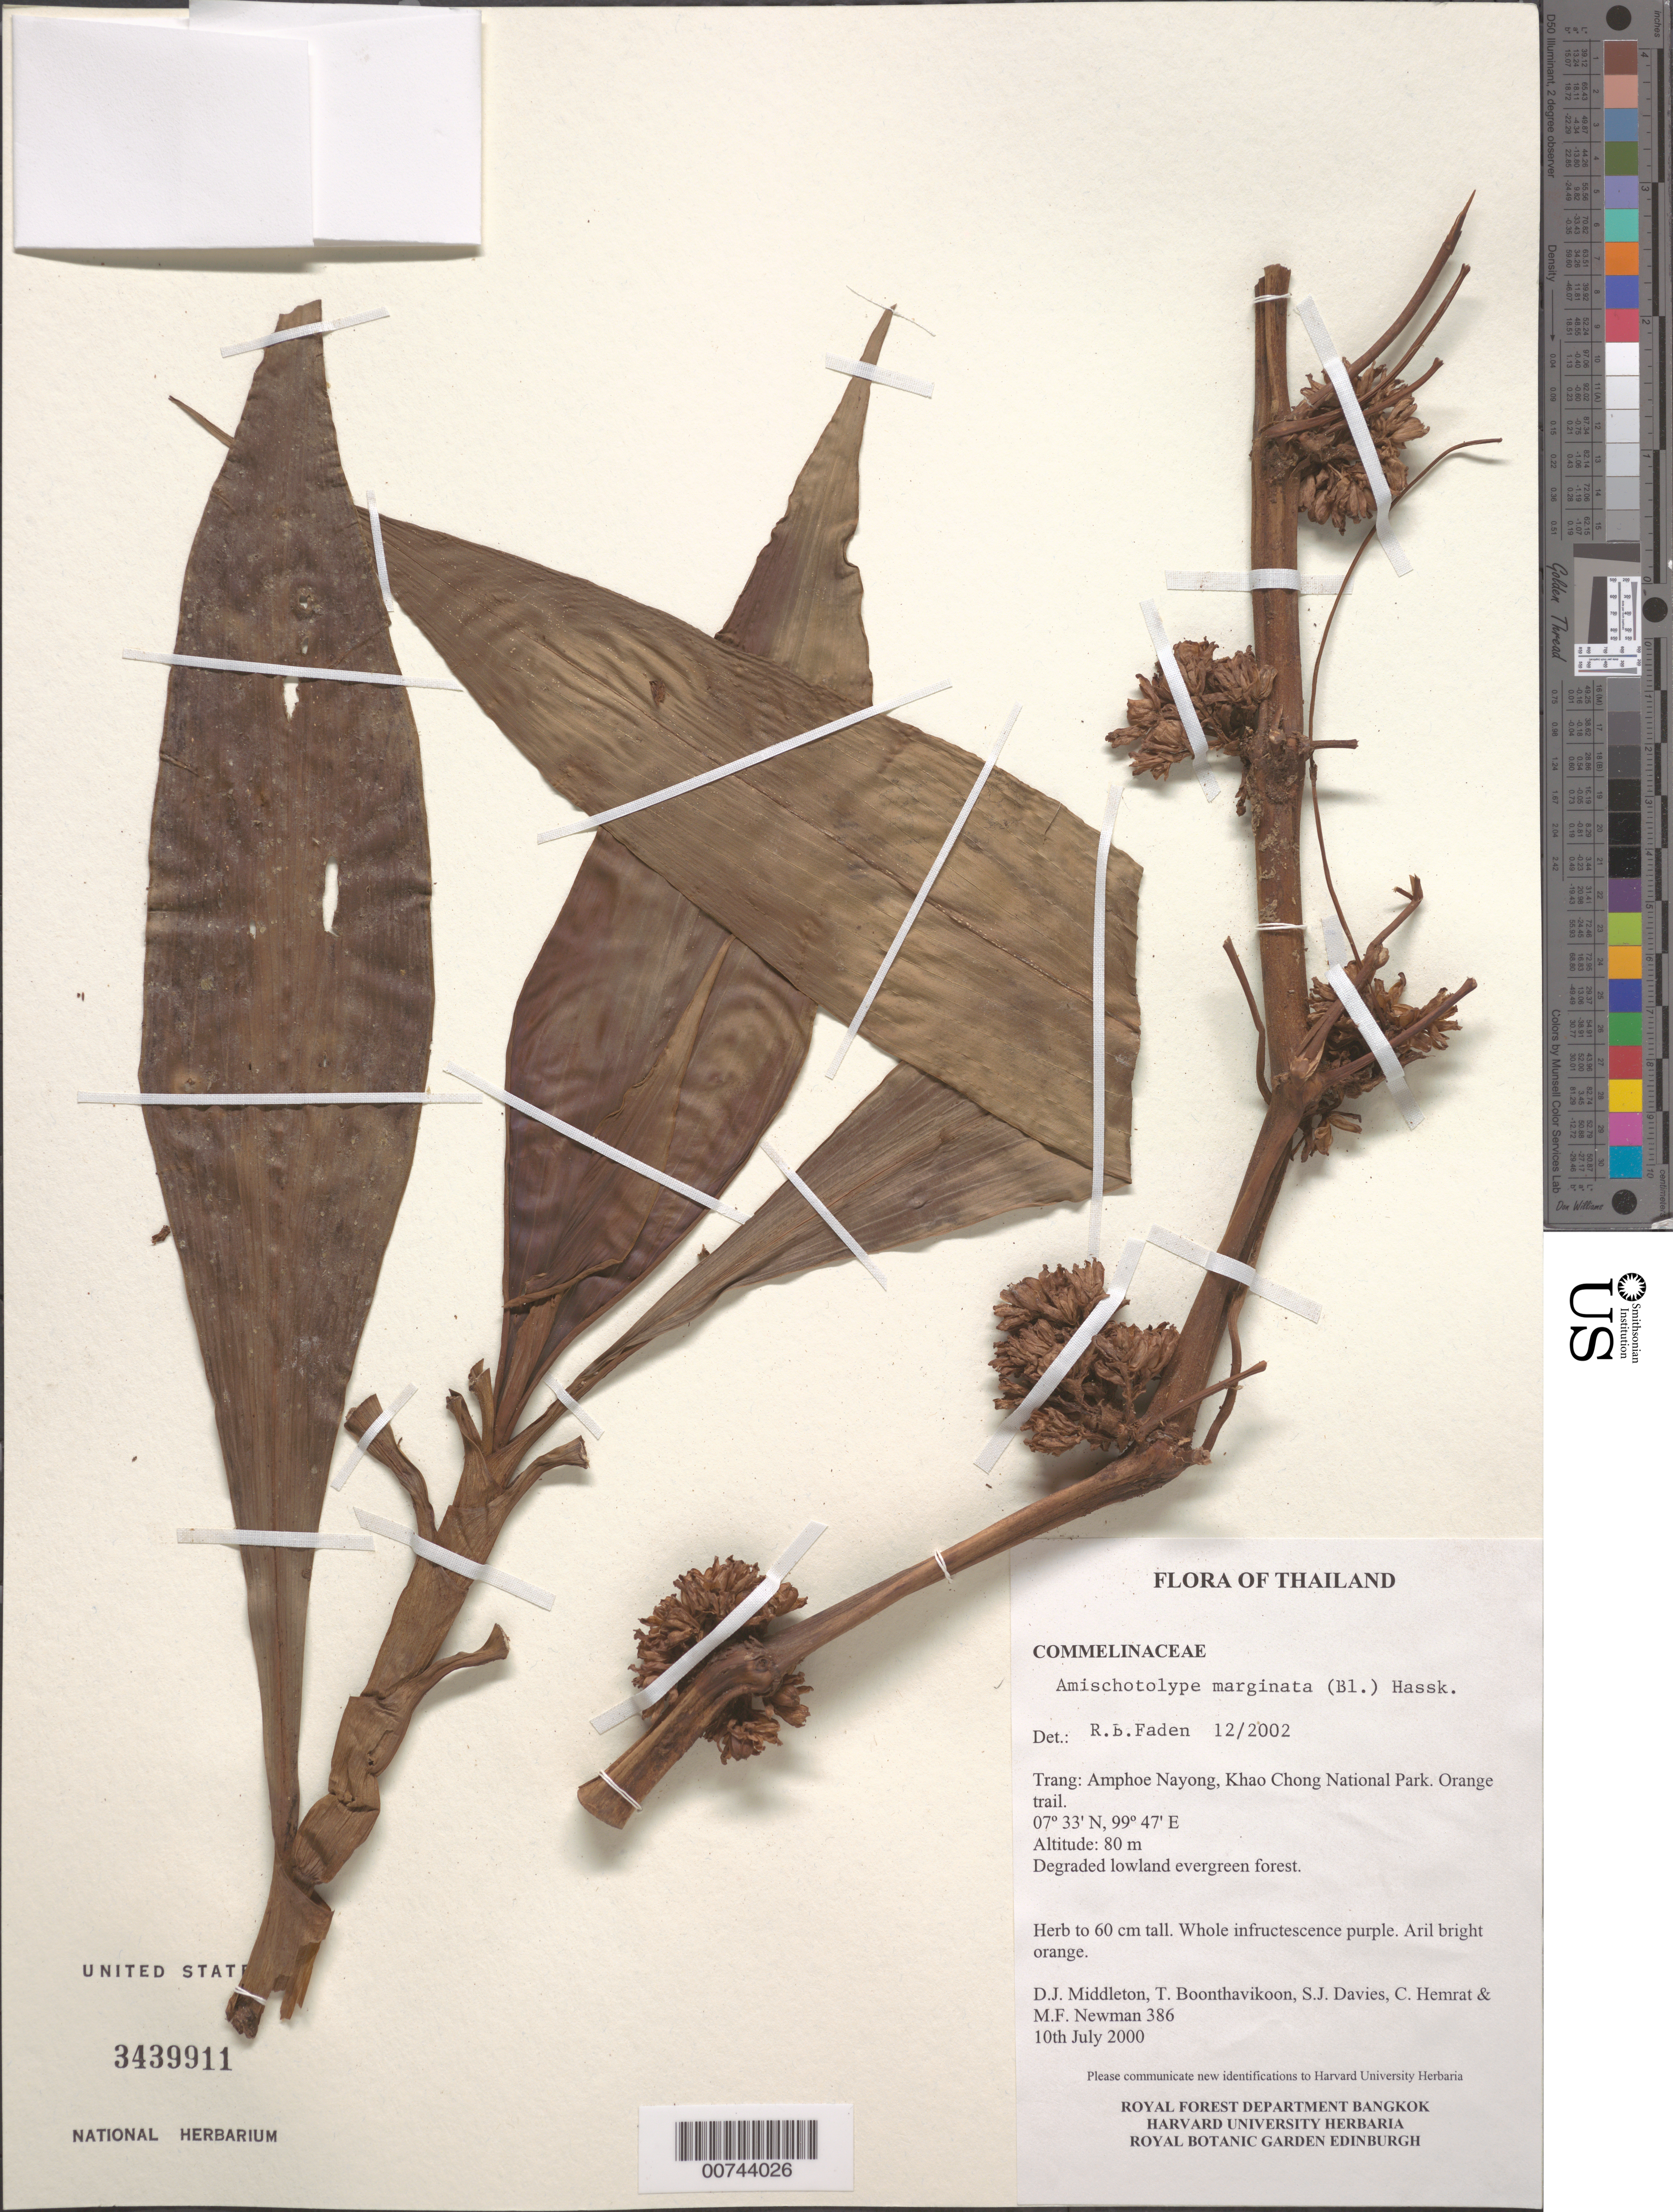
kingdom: Plantae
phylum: Tracheophyta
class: Liliopsida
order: Commelinales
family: Commelinaceae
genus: Amischotolype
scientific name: Amischotolype marginata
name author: (Blume) Hassk.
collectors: M. F. Newman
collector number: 386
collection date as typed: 10 Jul 2000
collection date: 2000-07-10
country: Thailand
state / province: Trang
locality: Amphoe Nayong, Khao Chong National Park, Orange Park.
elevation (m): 80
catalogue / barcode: US 3439911